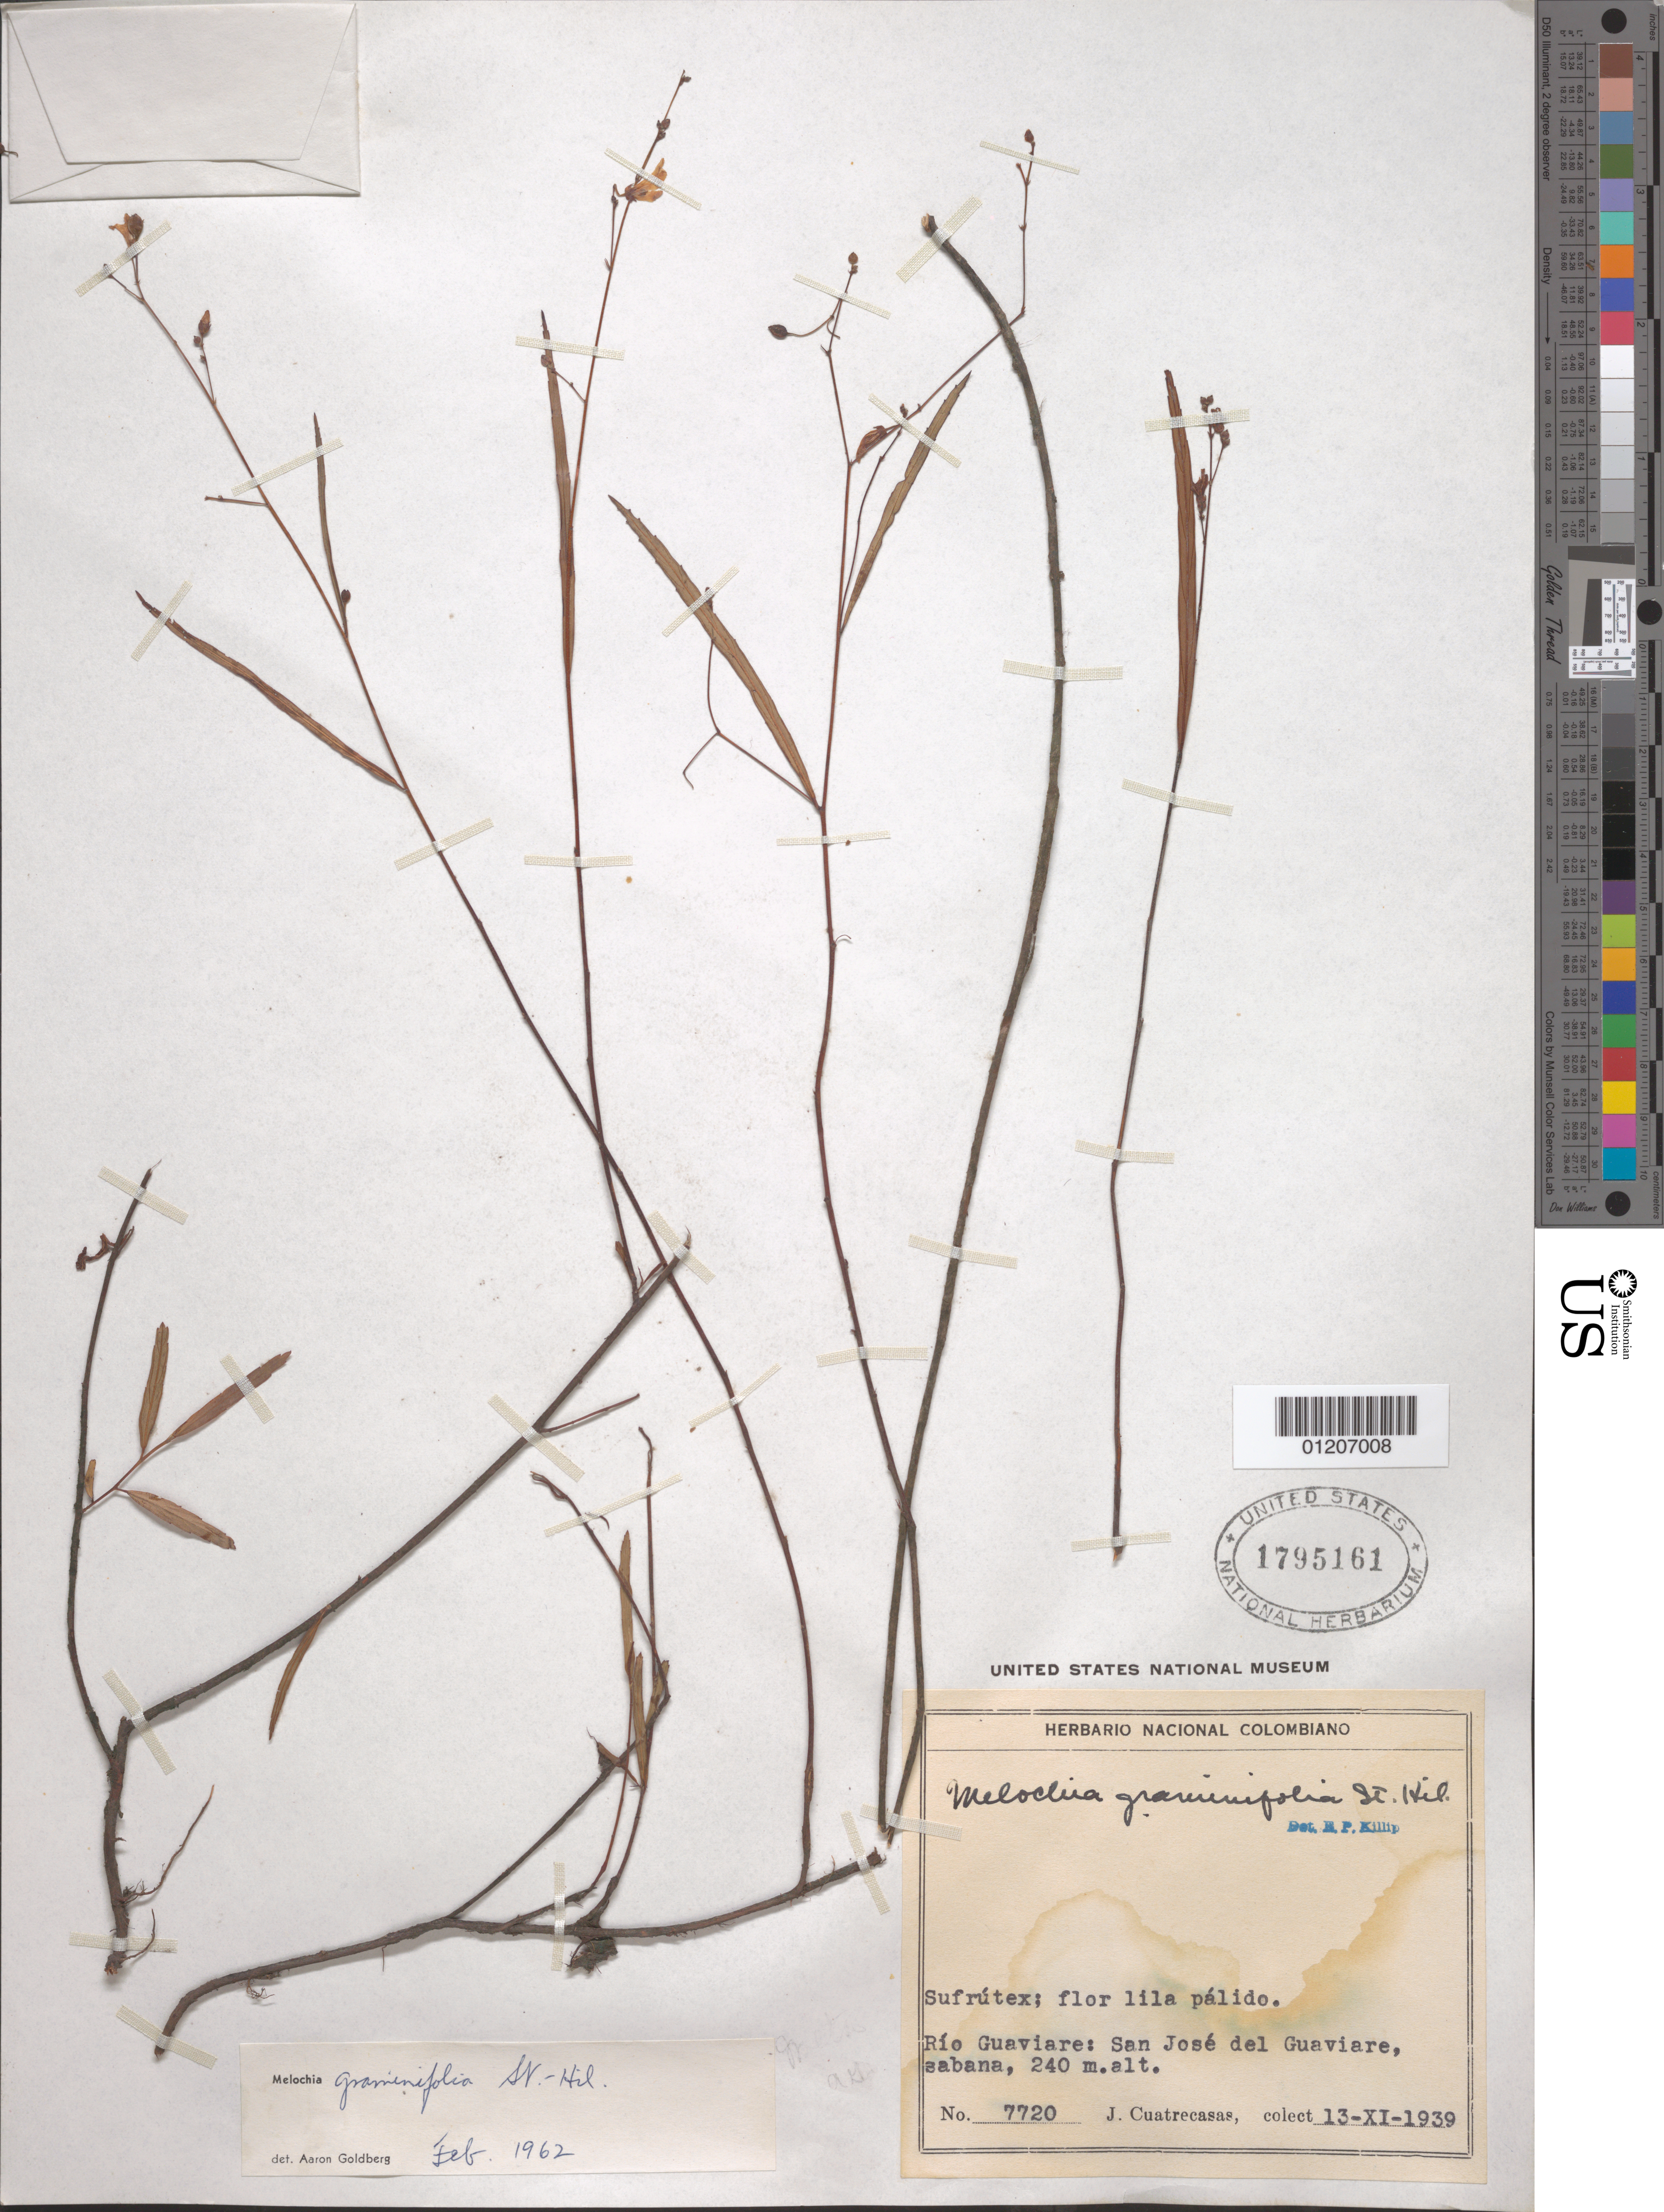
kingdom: Plantae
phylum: Tracheophyta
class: Magnoliopsida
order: Malvales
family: Malvaceae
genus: Melochia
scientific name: Melochia graminifolia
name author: A. St.-Hil.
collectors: J. Cuatrecasas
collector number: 7720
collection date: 1939-11-13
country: Colombia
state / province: Guaviare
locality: Río Guaviare: San José del Guaviare, sabana.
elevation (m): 240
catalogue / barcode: US 1795161